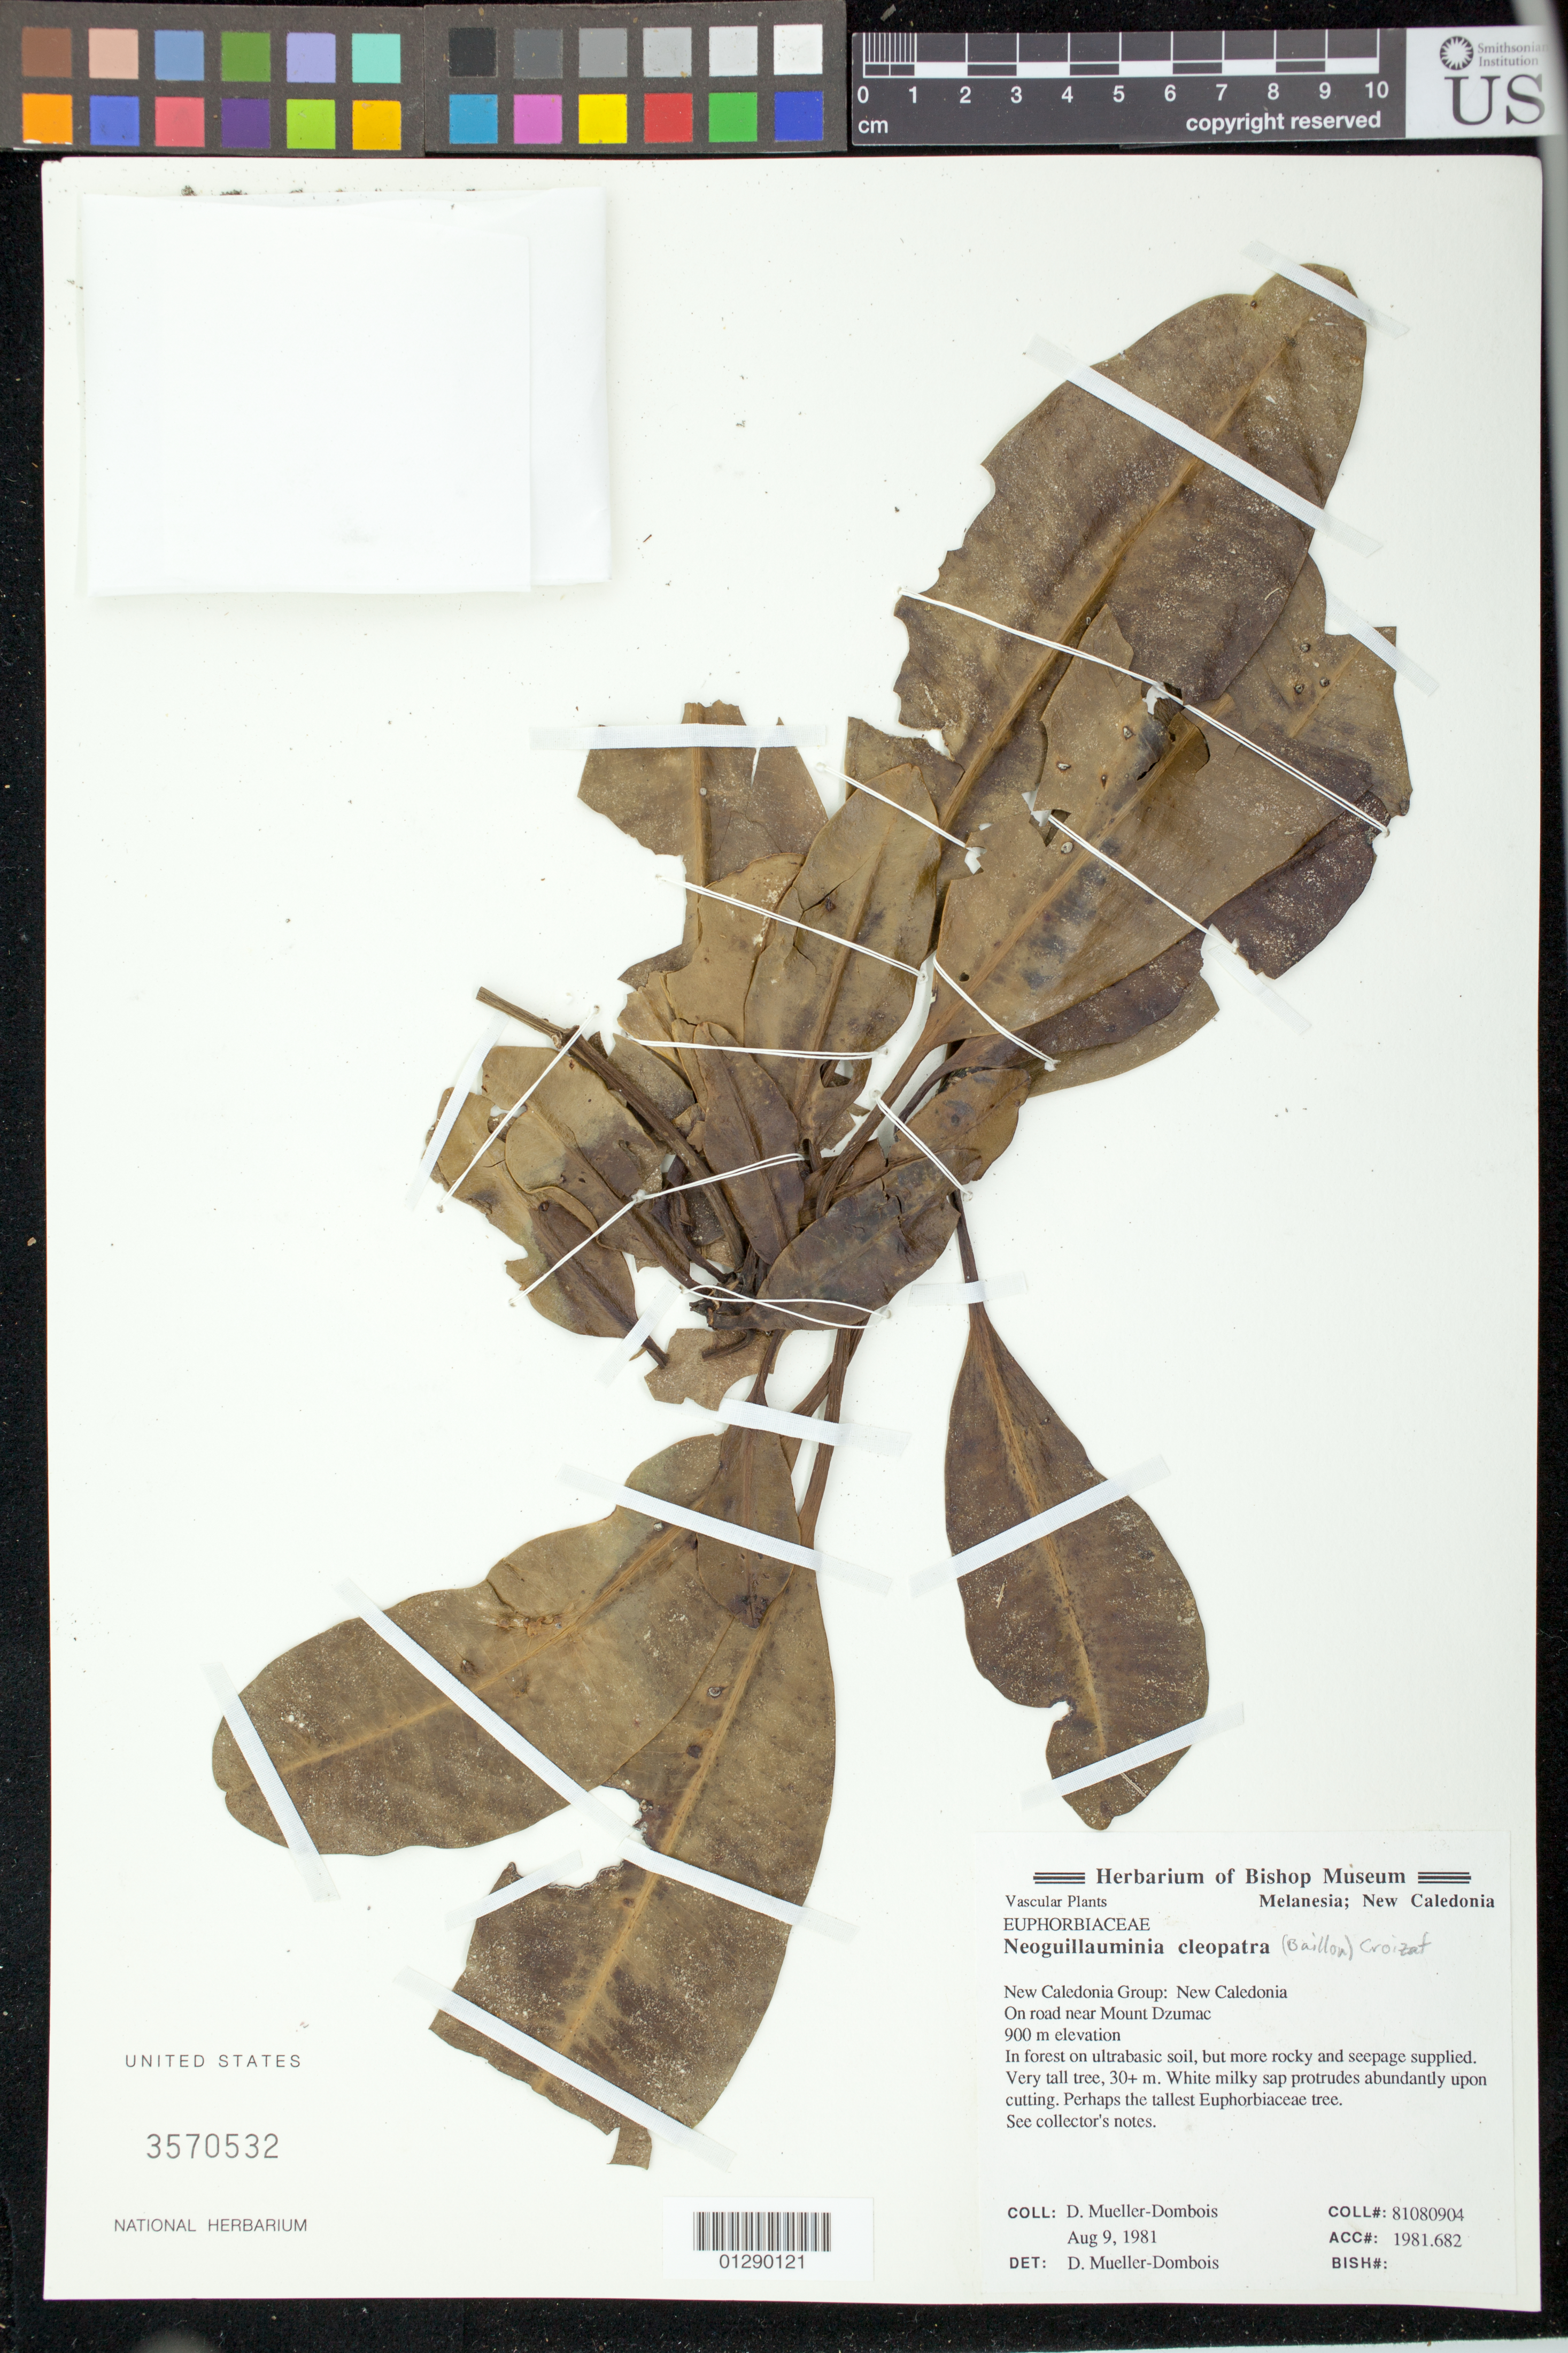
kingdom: Plantae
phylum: Tracheophyta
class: Magnoliopsida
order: Malpighiales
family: Euphorbiaceae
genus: Neoguillauminia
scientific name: Neoguillauminia cleopatra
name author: (Baill.) Croizat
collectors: D. Mueller-Dombois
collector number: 81080904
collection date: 1981-08-09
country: New Caledonia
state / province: South Province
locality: On road near Mount Dzumac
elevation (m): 900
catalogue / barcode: US 3570532